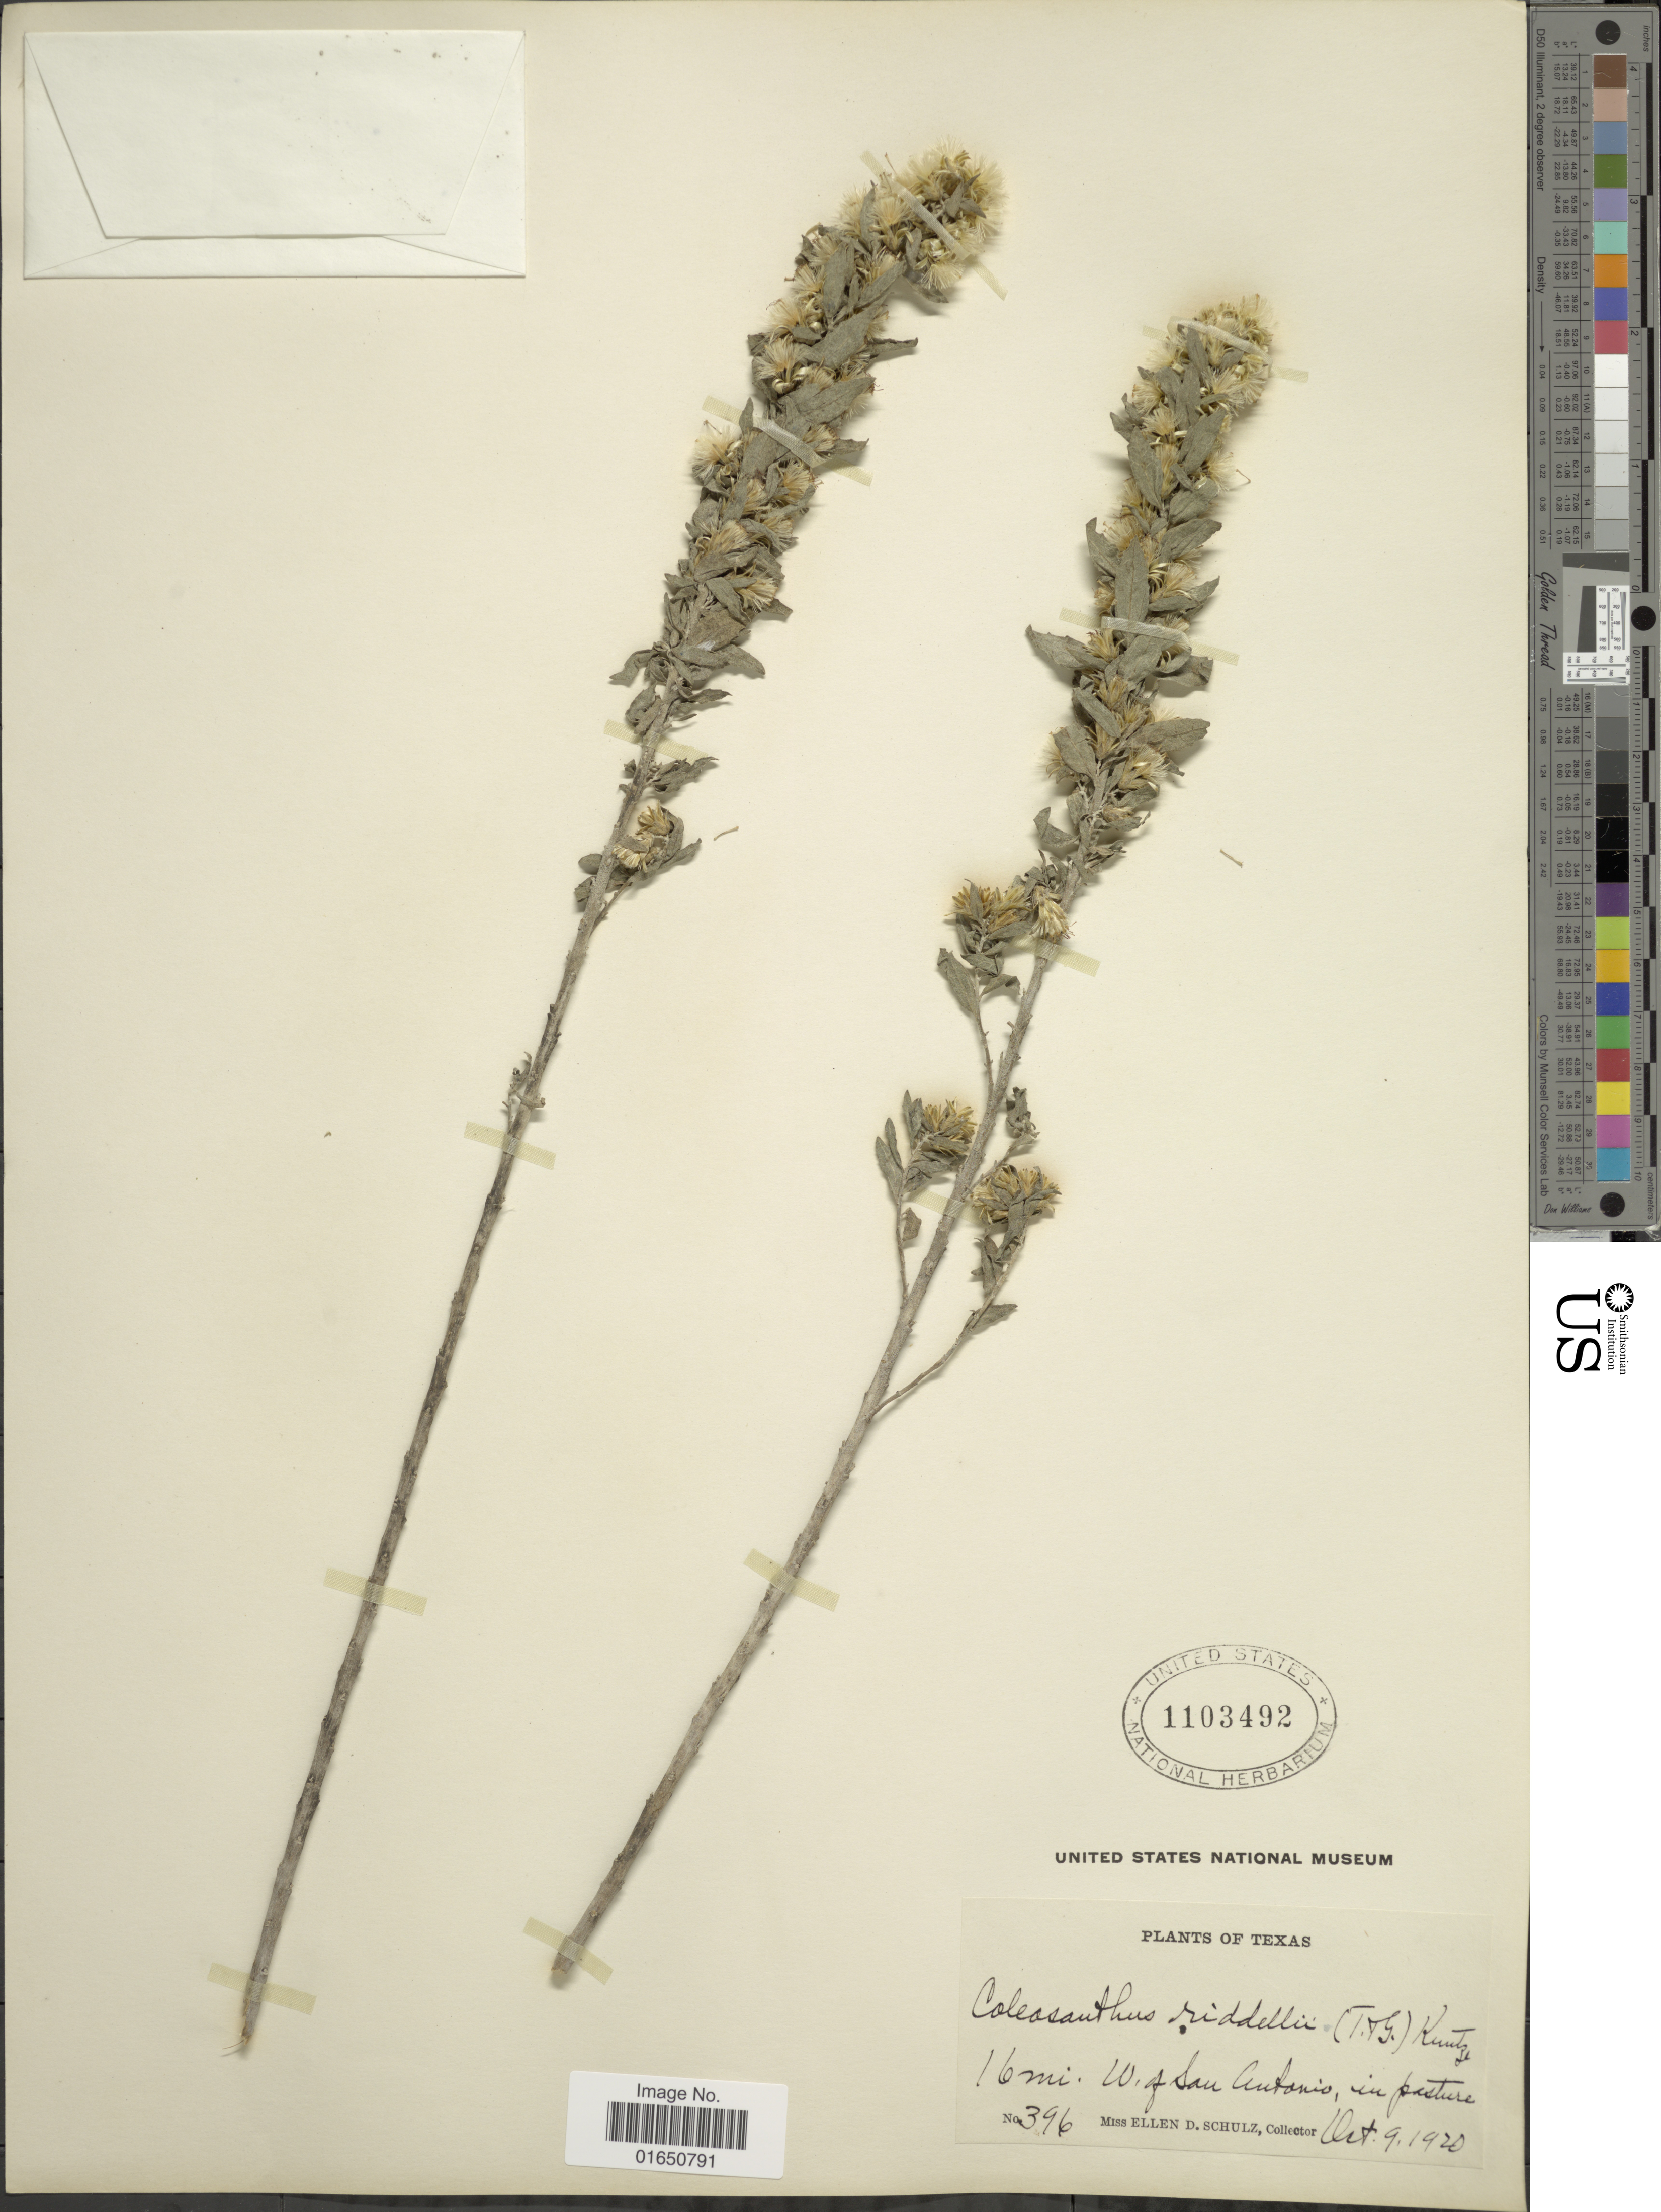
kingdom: Plantae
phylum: Tracheophyta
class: Magnoliopsida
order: Asterales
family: Asteraceae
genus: Brickellia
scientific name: Brickellia dentata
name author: (DC.) Sch. Bip.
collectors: E. D. Schulz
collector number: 396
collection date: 1920-10-09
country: United States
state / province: Texas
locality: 16 mi. W. of San Antonio, in pasture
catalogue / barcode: US 1103492